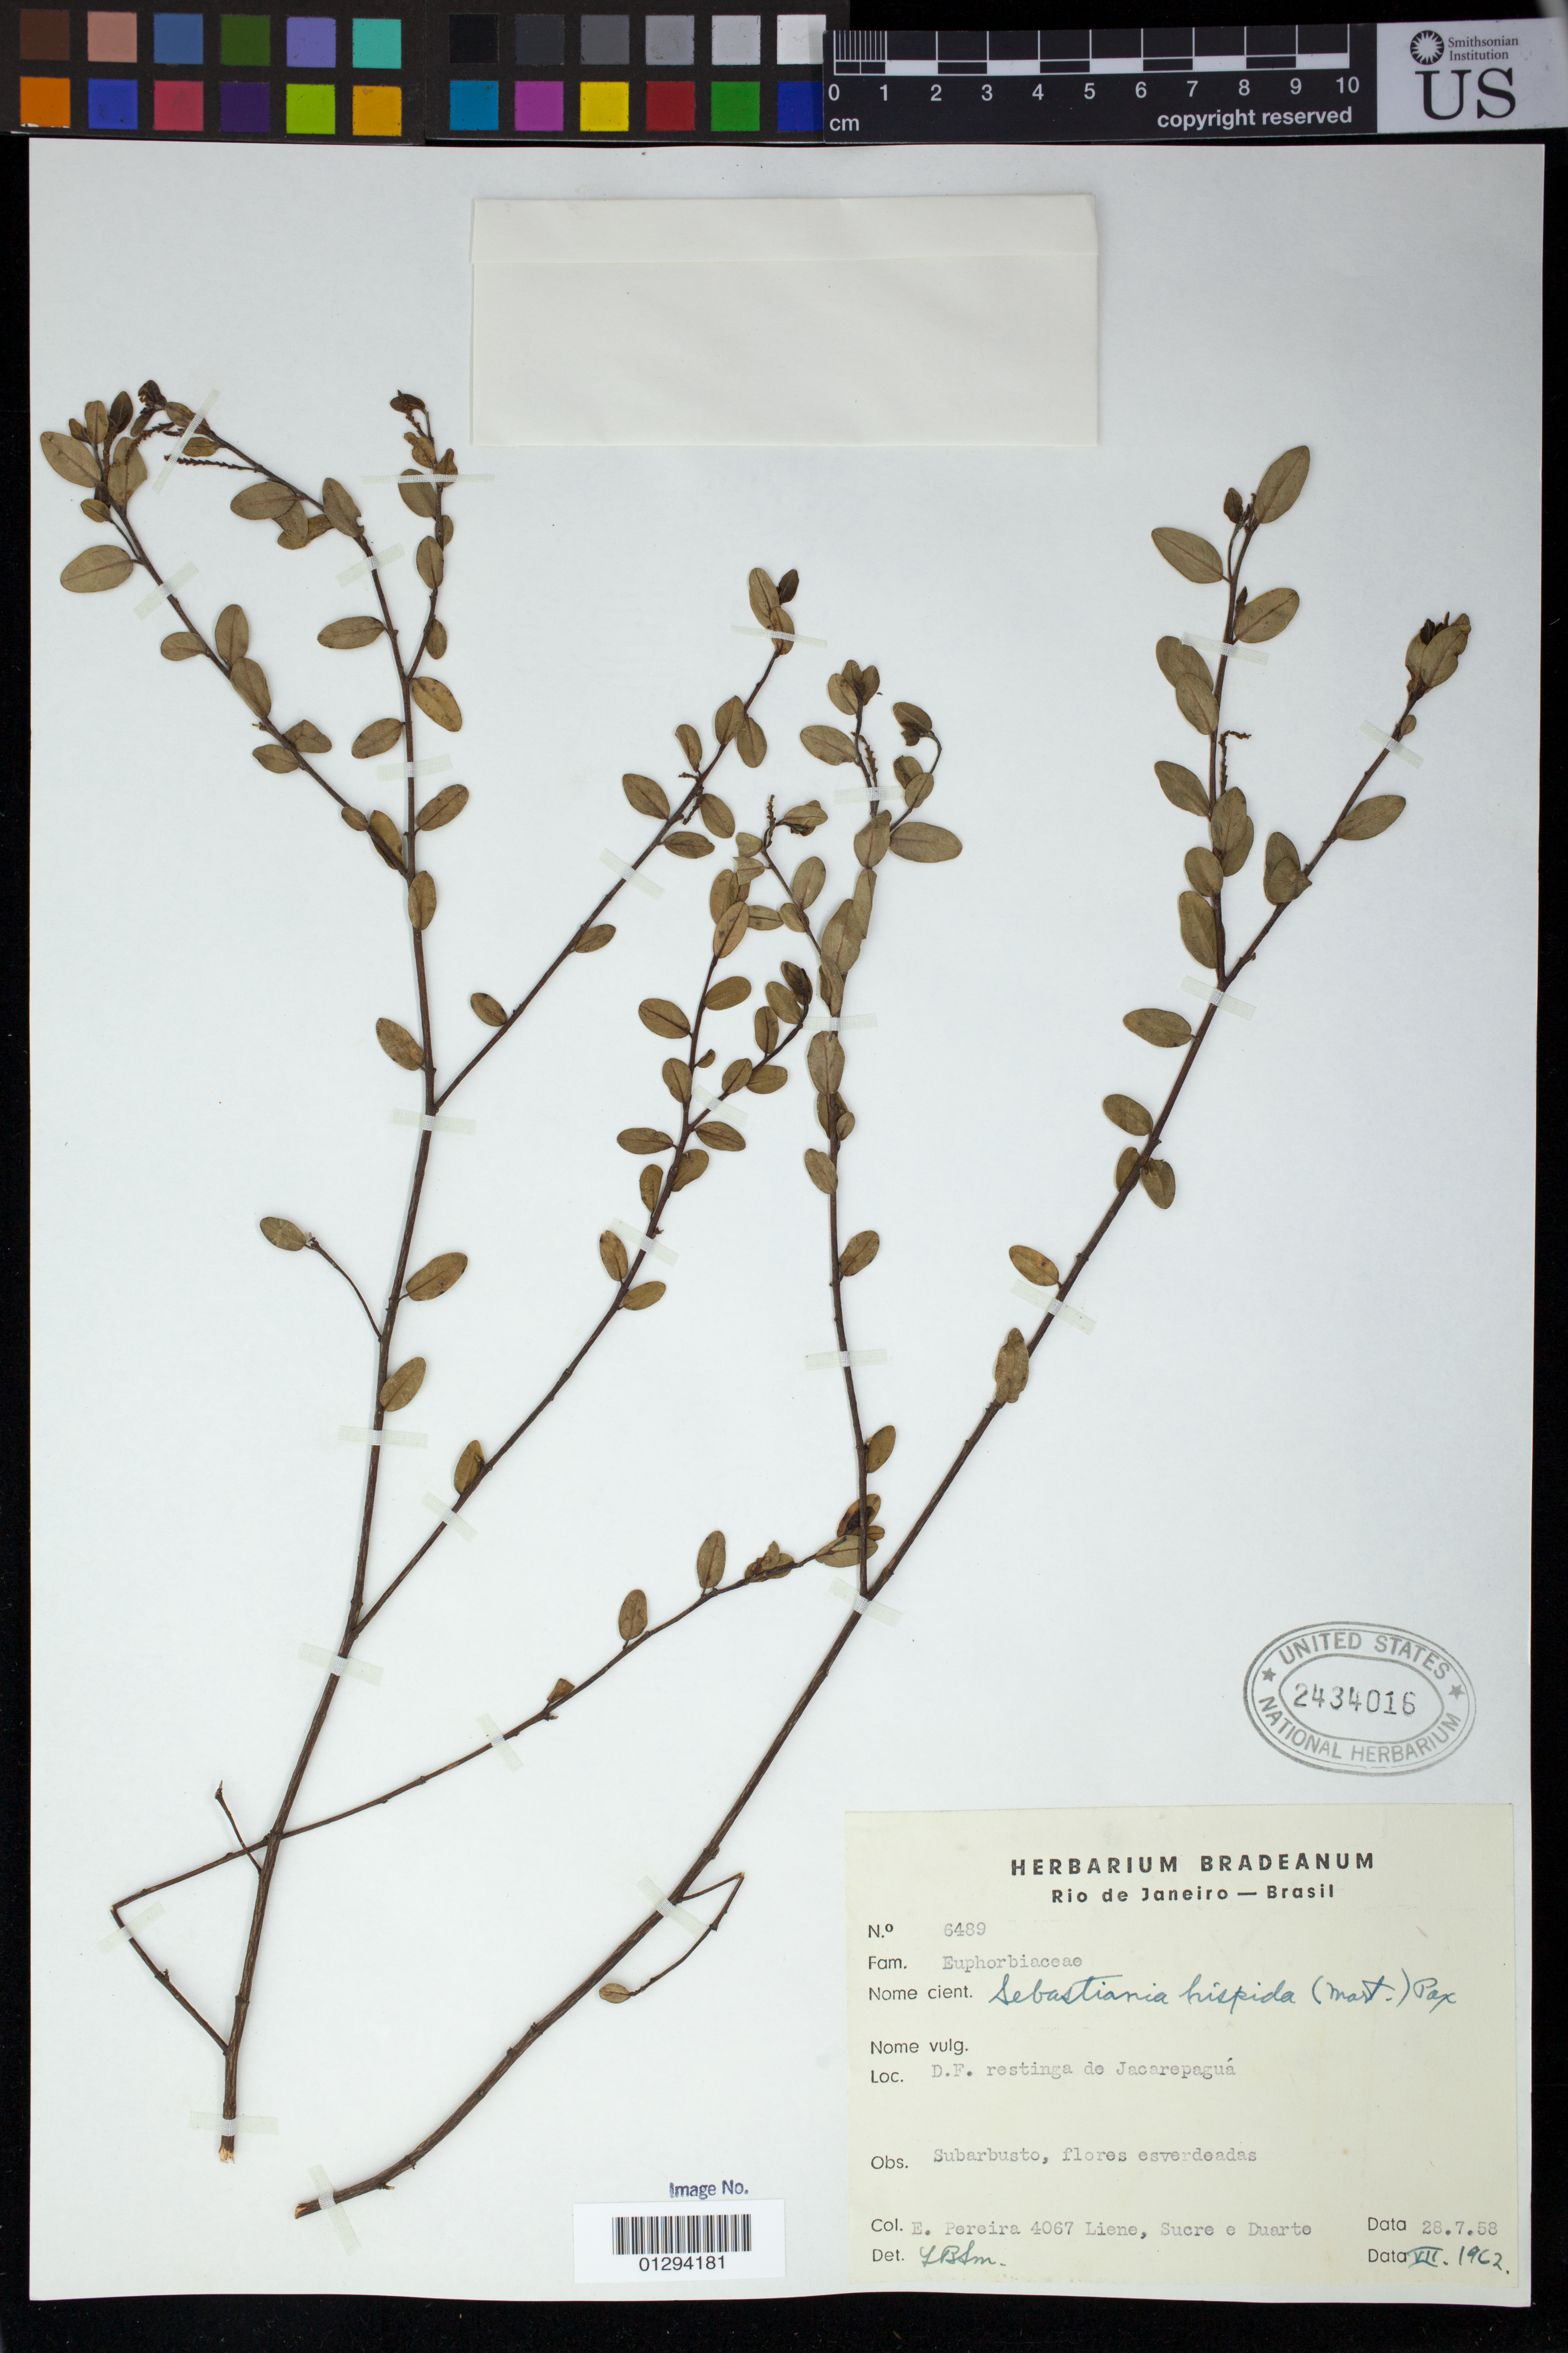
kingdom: Plantae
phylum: Tracheophyta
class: Magnoliopsida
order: Malpighiales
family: Euphorbiaceae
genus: Sebastiania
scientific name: Sebastiania hispida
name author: (Mart.) Pax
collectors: E. Pereira, -- Liene, -- Sucre & -- Duarte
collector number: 4067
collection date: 1958-07-28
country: Brazil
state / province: Rio de Janeiro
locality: D.F. restinga de Jacarepagua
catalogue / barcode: US 2434016